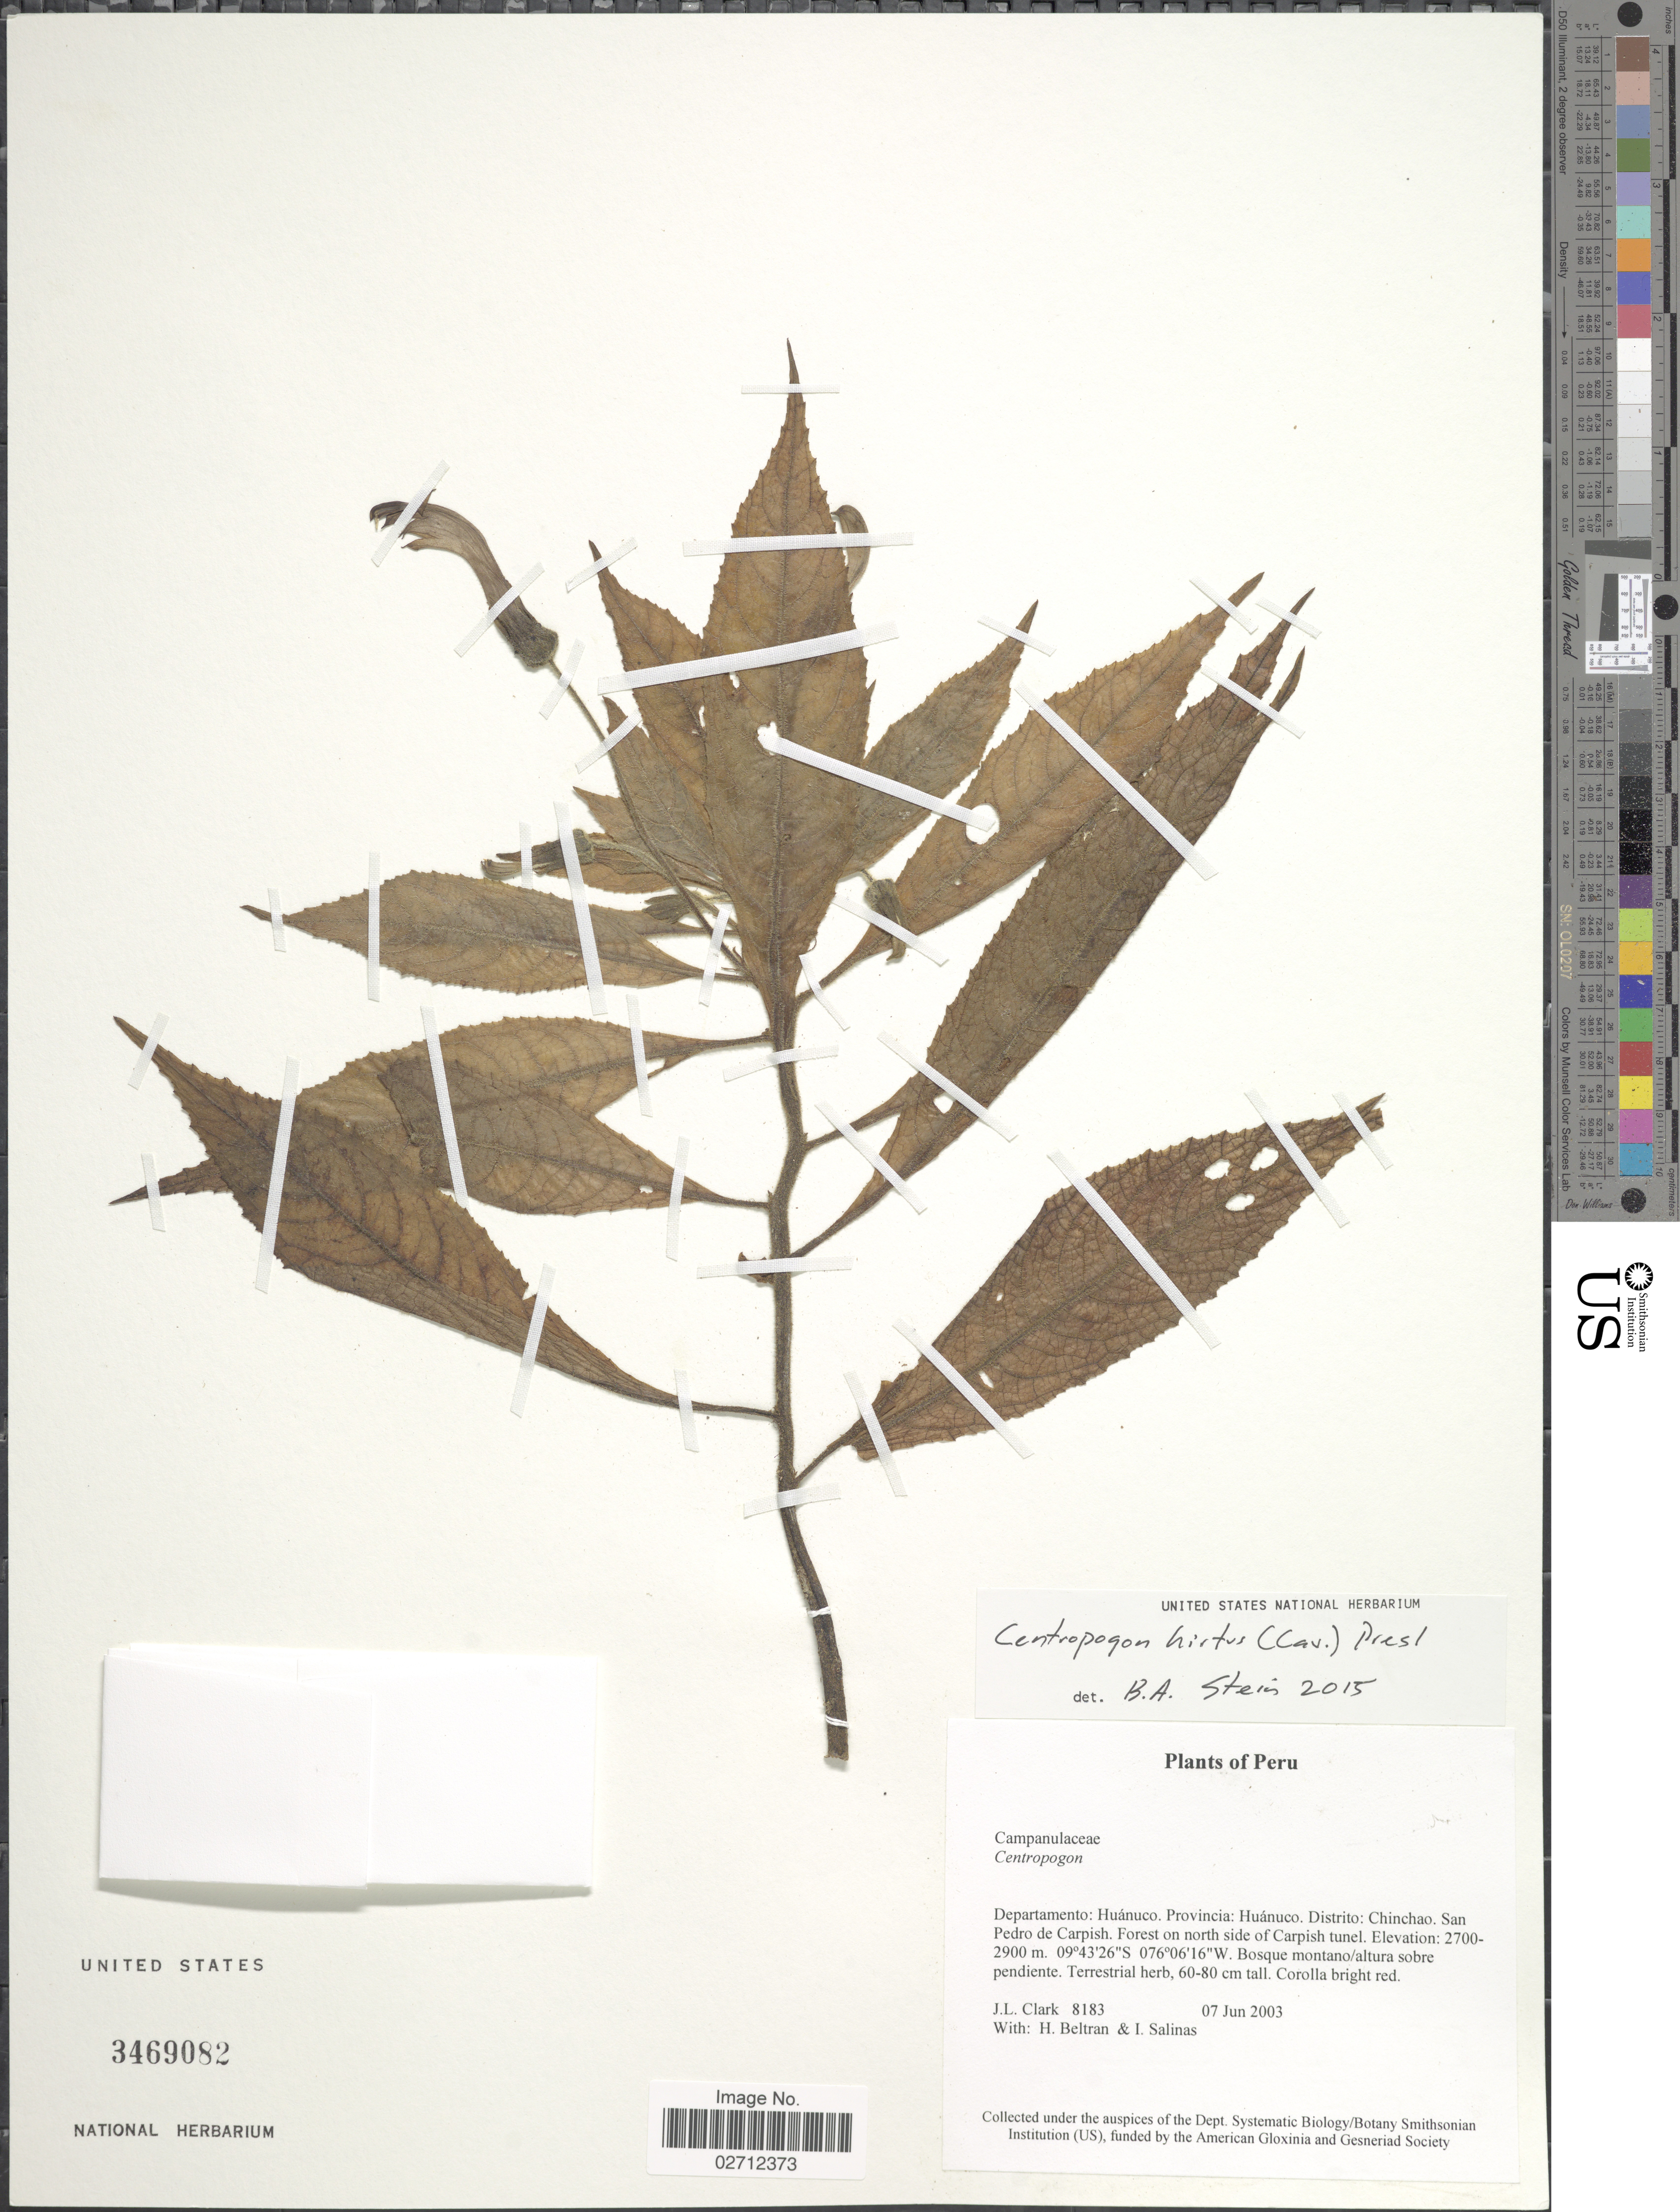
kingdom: Plantae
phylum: Tracheophyta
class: Magnoliopsida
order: Asterales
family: Campanulaceae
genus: Centropogon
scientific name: Centropogon hirtus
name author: (G. Don) C. Presl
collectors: J. L. Clark, H. Beltran & I. Salinas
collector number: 8183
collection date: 2003-06-07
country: Peru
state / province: Huánuco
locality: Departamento: Huánuco. Distrito: Chinchao. San Pedro de Carpish. Forest on north side of Carpish tunel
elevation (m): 2900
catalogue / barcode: US 3469082